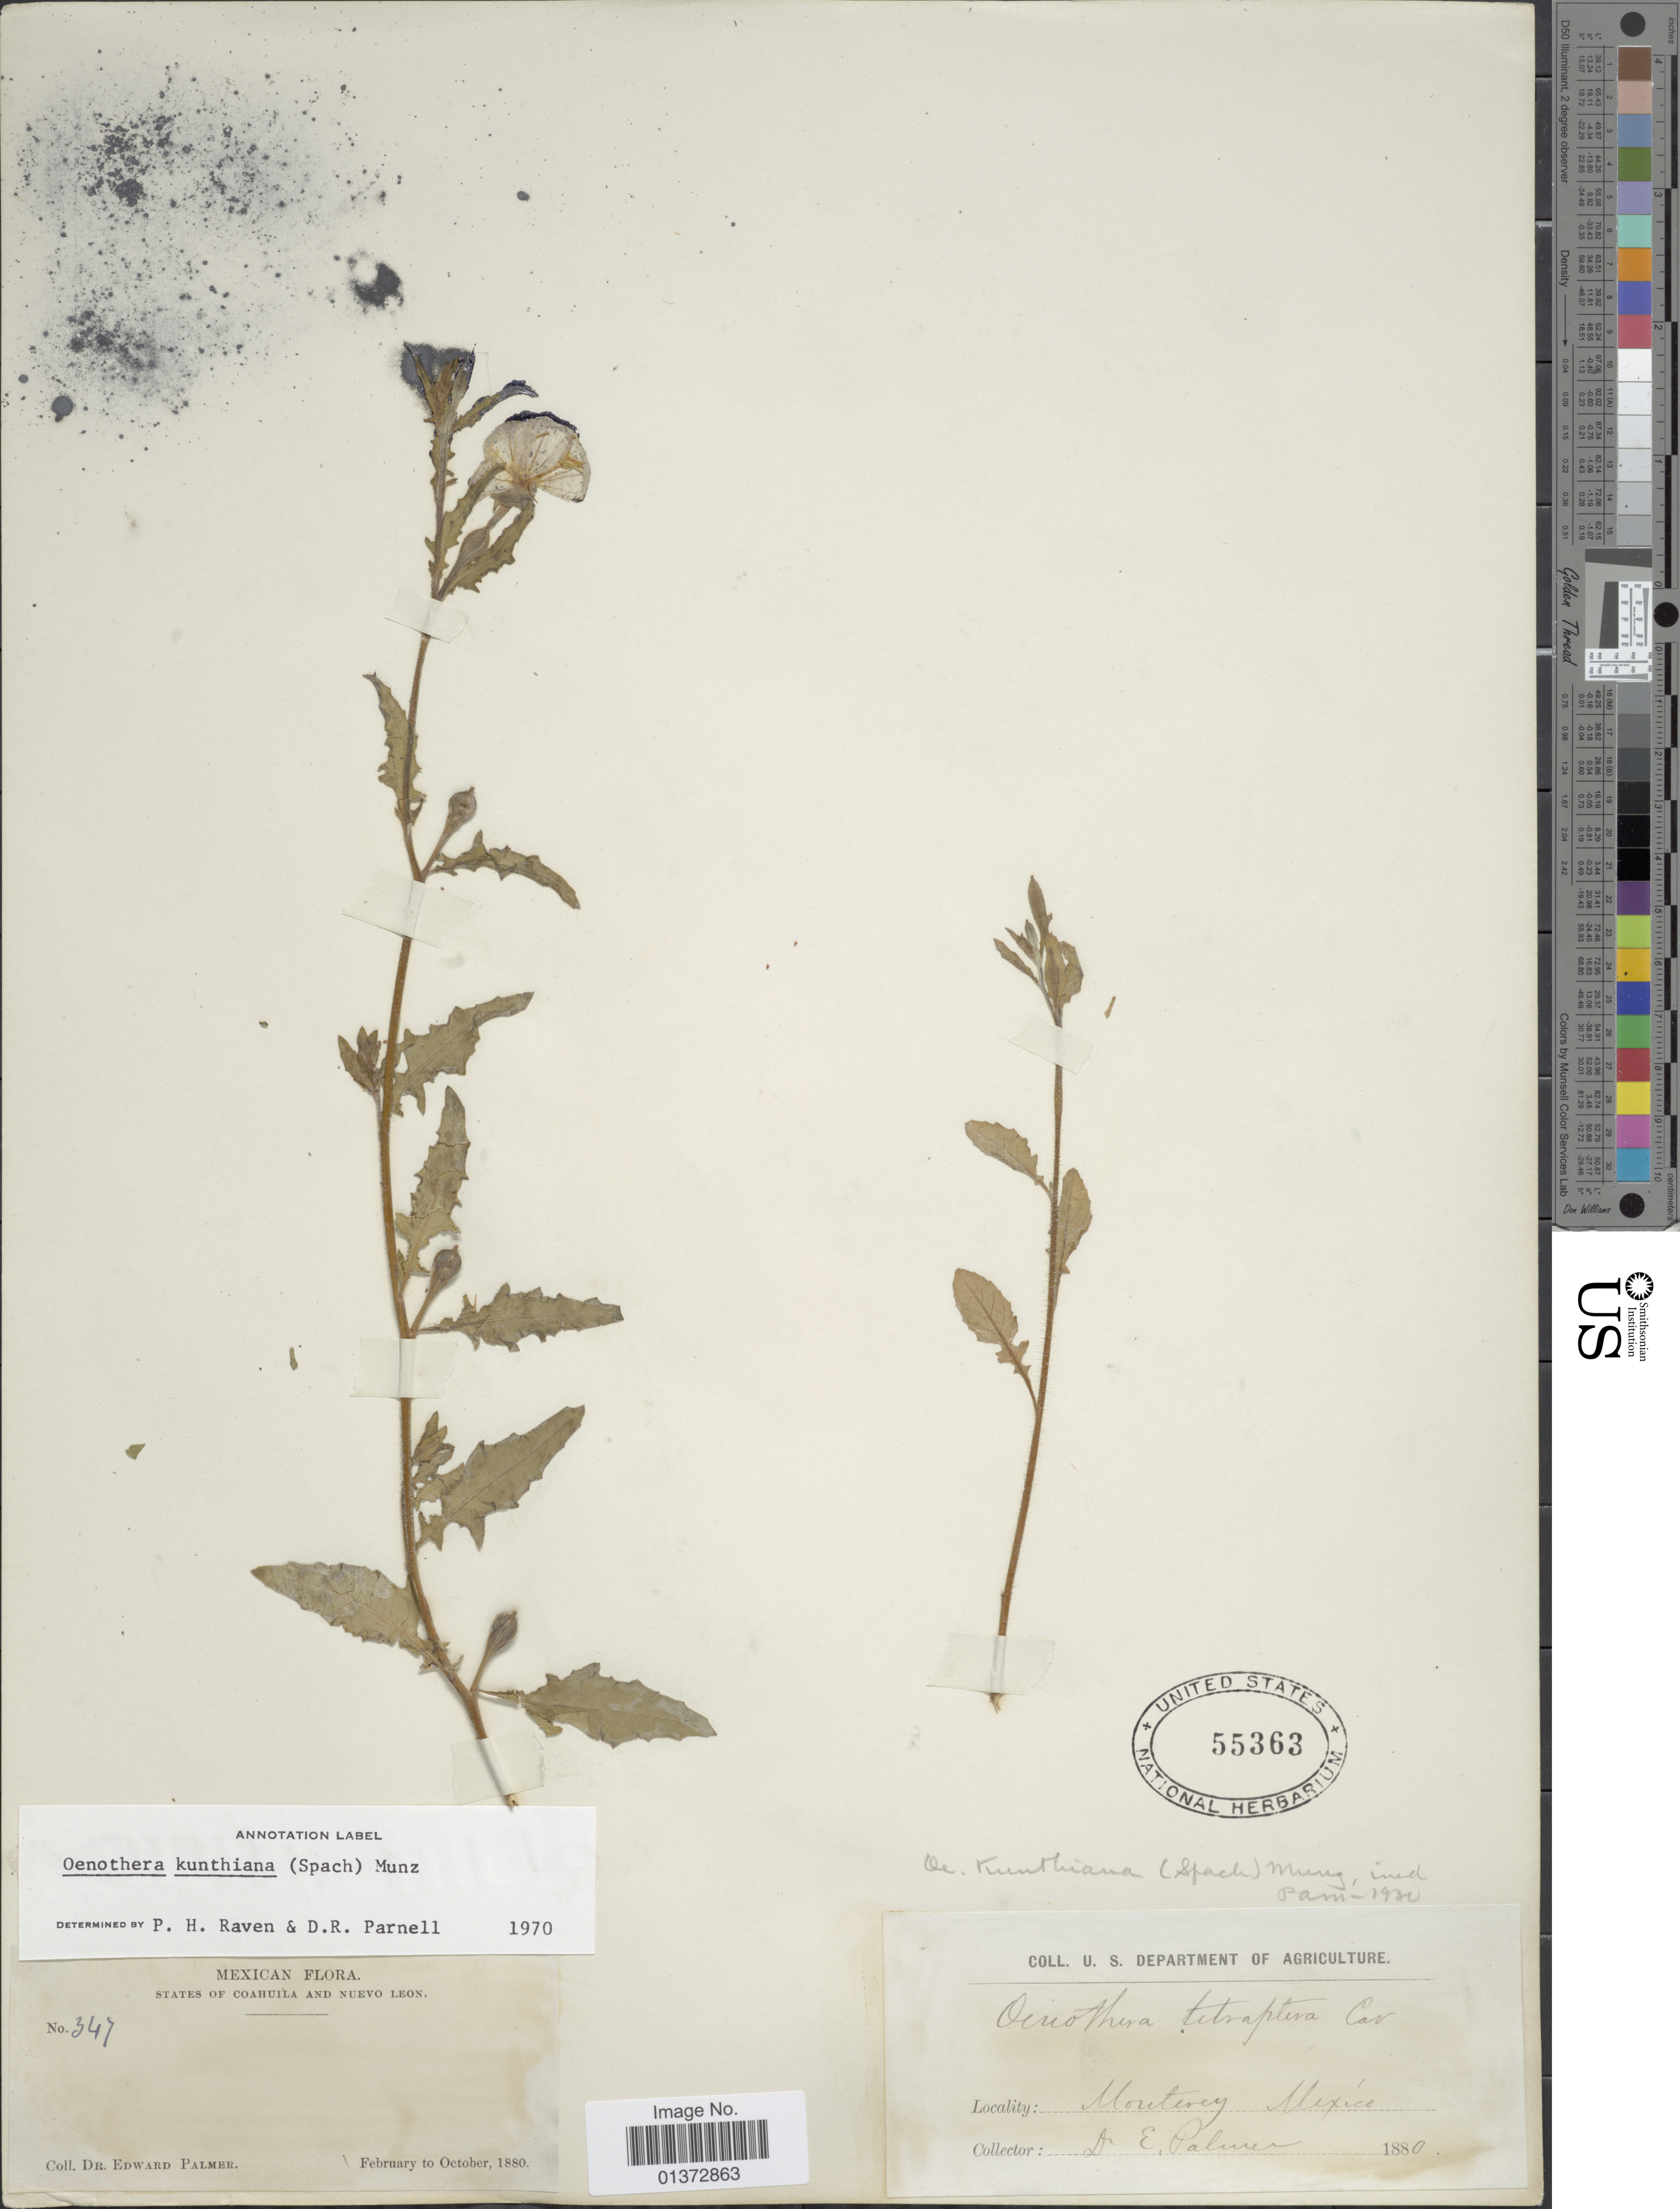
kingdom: Plantae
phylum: Tracheophyta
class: Magnoliopsida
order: Myrtales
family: Onagraceae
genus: Oenothera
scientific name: Oenothera kunthiana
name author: (Spach) Munz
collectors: E. Palmer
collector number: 347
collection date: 1880-02/1880-10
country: Mexico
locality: Monterrey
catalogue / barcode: US 55363